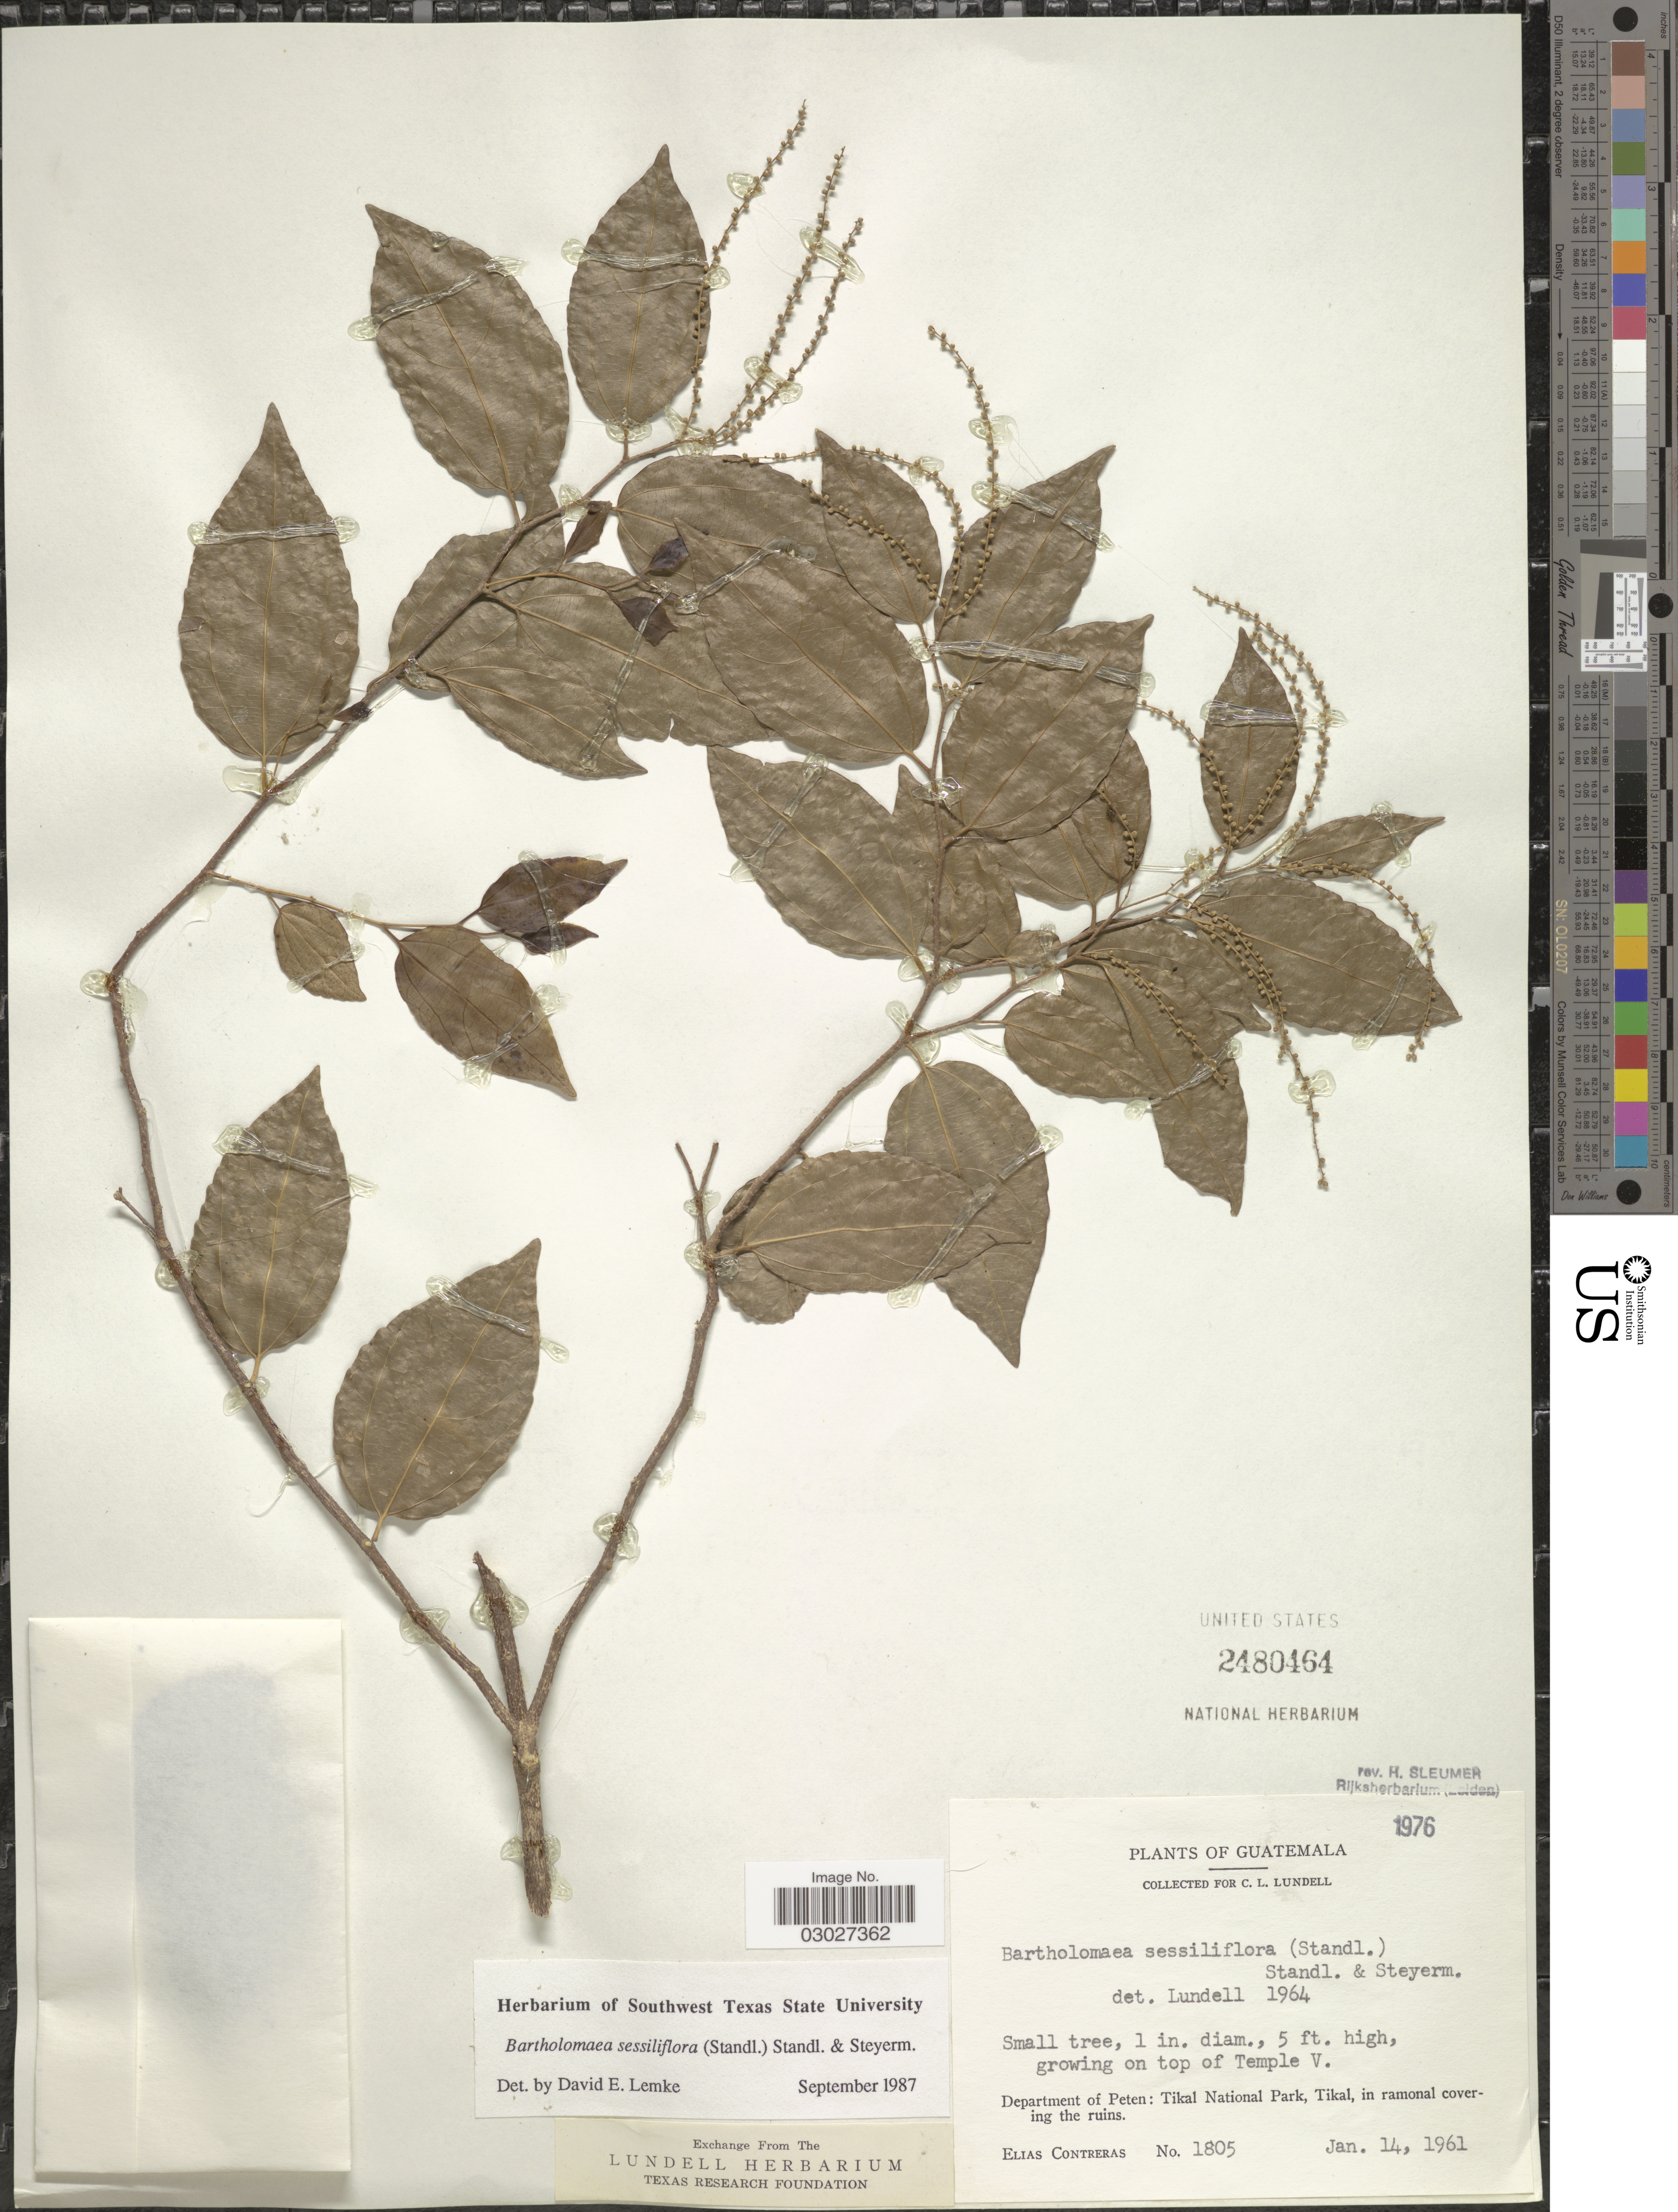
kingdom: Plantae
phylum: Tracheophyta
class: Magnoliopsida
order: Malpighiales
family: Salicaceae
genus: Bartholomaea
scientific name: Bartholomaea sessiliflora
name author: (Standl.) Standl. & Steyerm.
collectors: E. Contreras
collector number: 1805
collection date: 1961-01-14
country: Guatemala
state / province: El Petén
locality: Department of Peten: Tikal National Park, Tikal, in ramonal covering the ruins.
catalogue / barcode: US 2480464